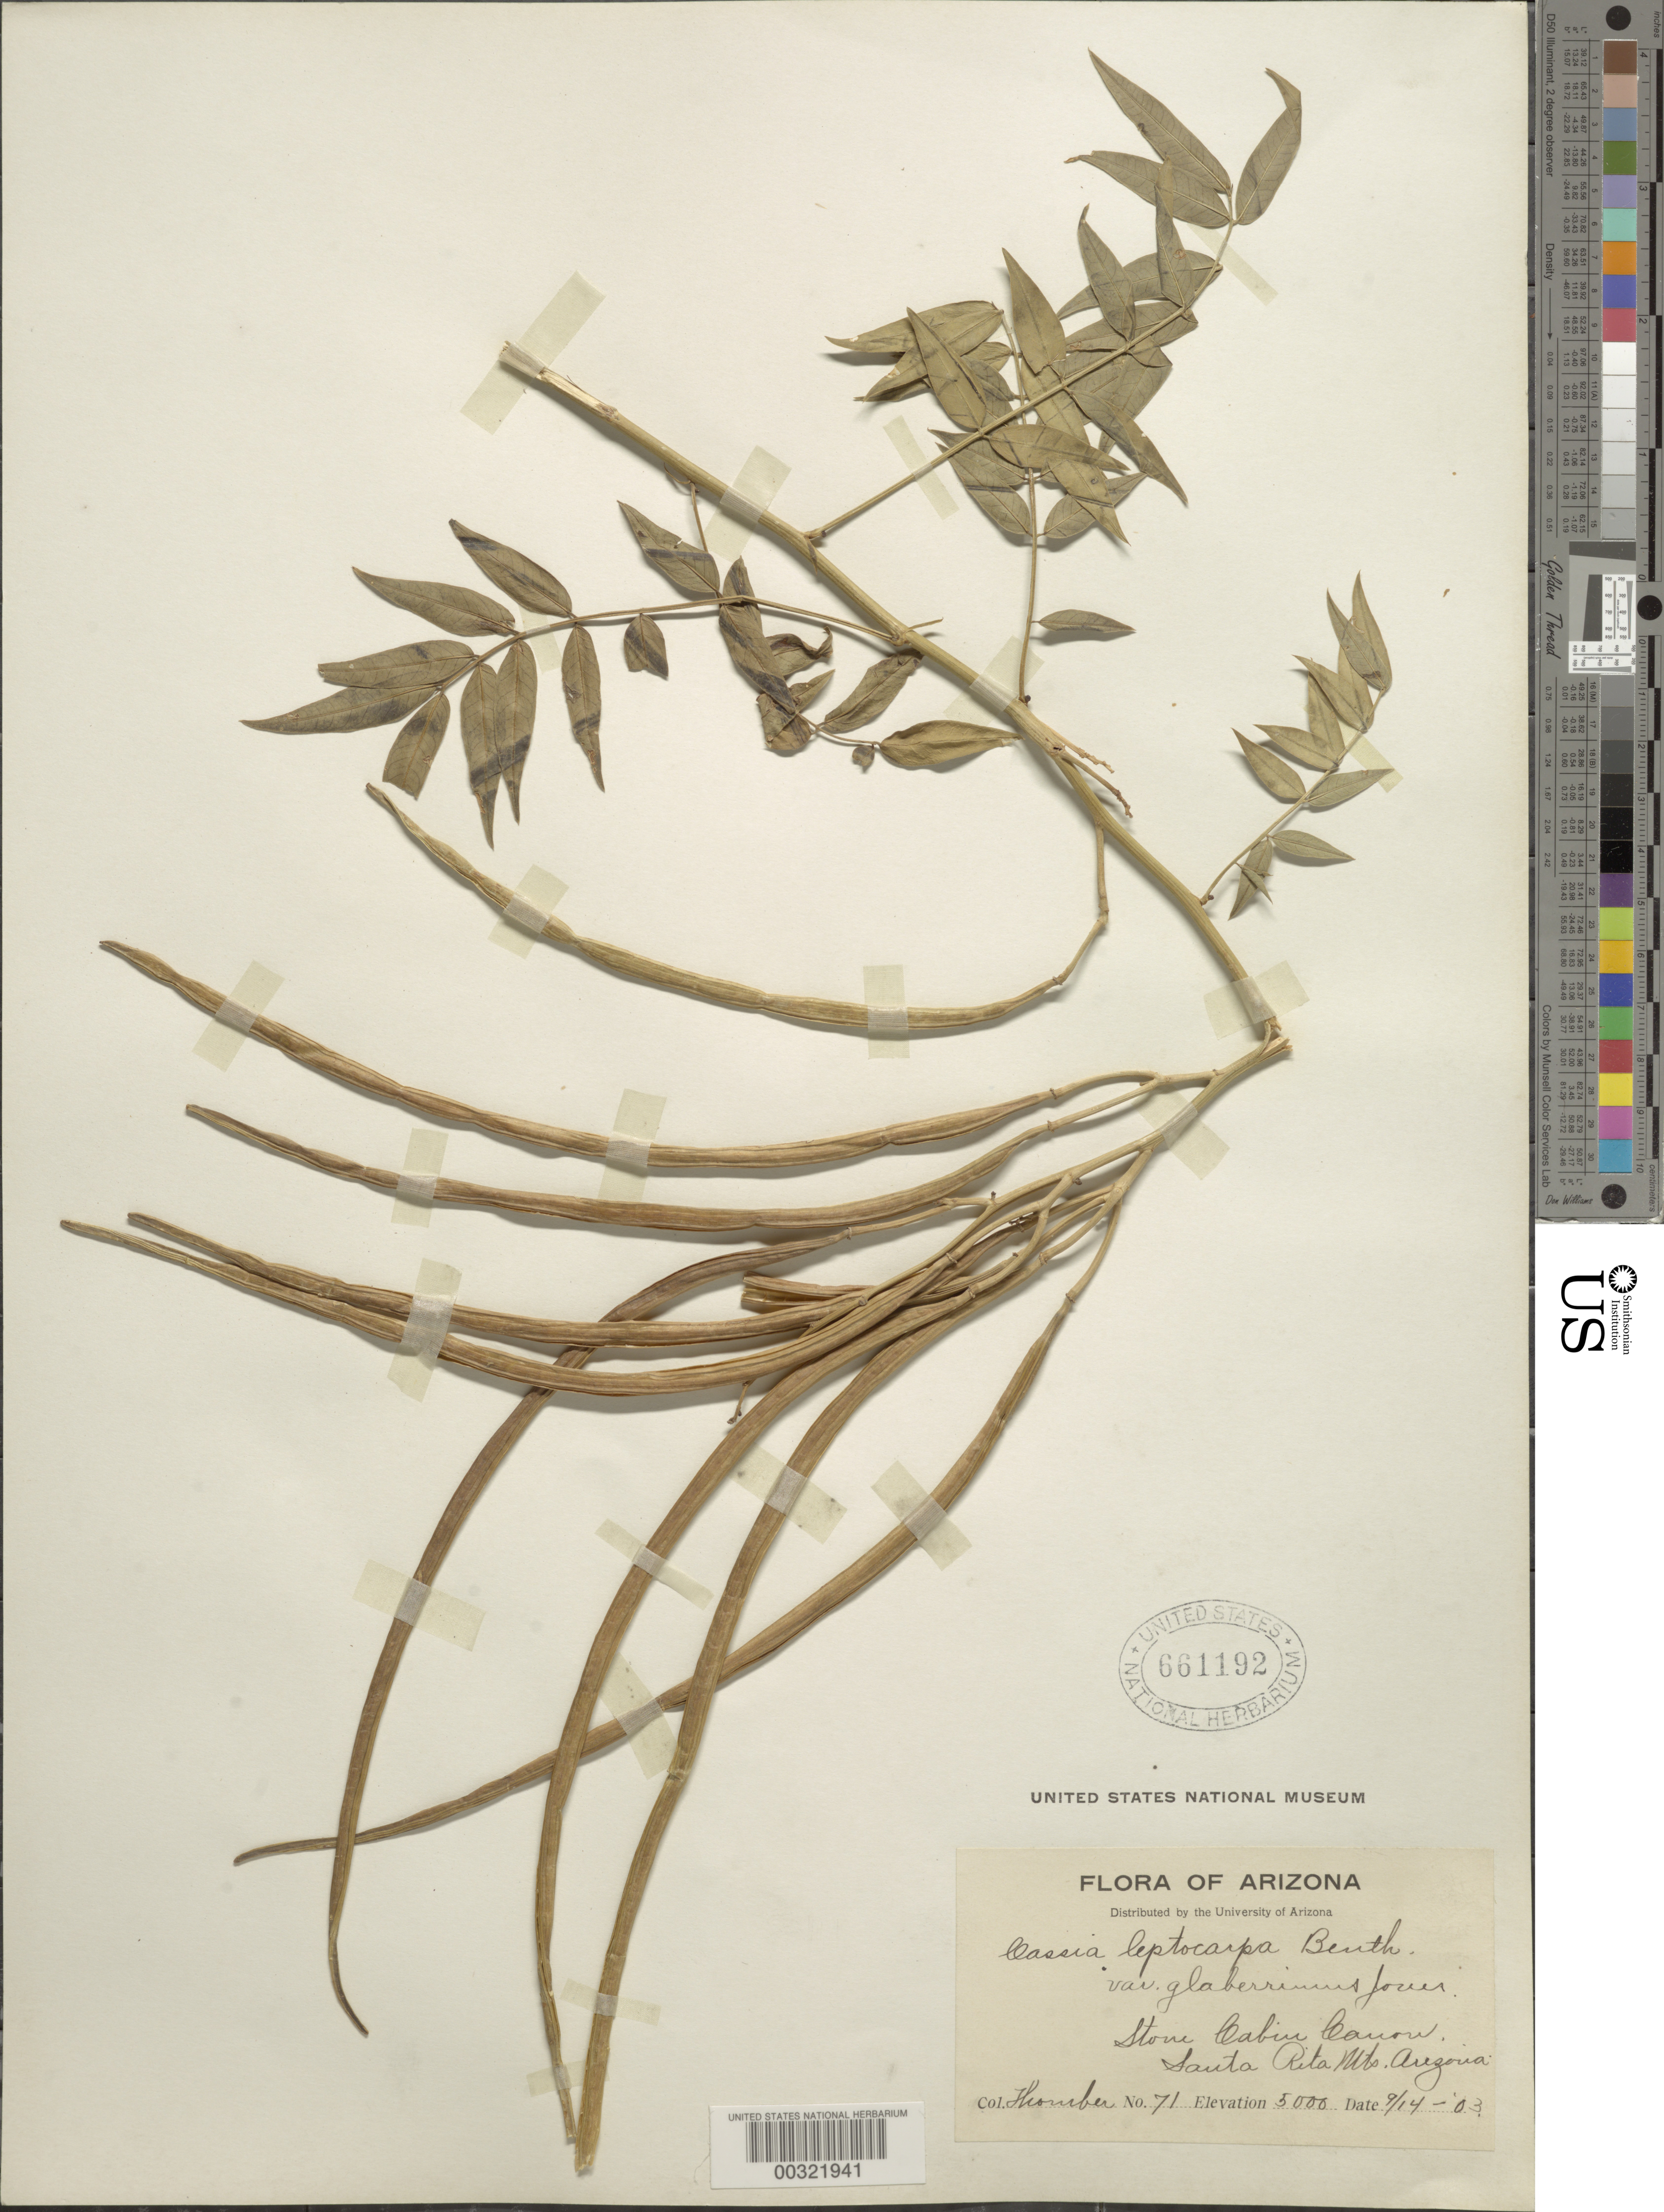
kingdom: Plantae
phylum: Tracheophyta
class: Magnoliopsida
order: Fabales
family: Fabaceae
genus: Senna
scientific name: Senna hirsuta var. glaberrima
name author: (M.E. Jones) H.S. Irwin & Barneby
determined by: Strong, Mark T., (BOT), Smithsonian Institution - National Museum of Natural History (UNITED STATES)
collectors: J. Thornber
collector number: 71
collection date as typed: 14 Sep 1903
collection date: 1903-09-14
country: United States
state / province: Arizona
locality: Santa rita mts.; stone cabin canon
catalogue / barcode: US 661192